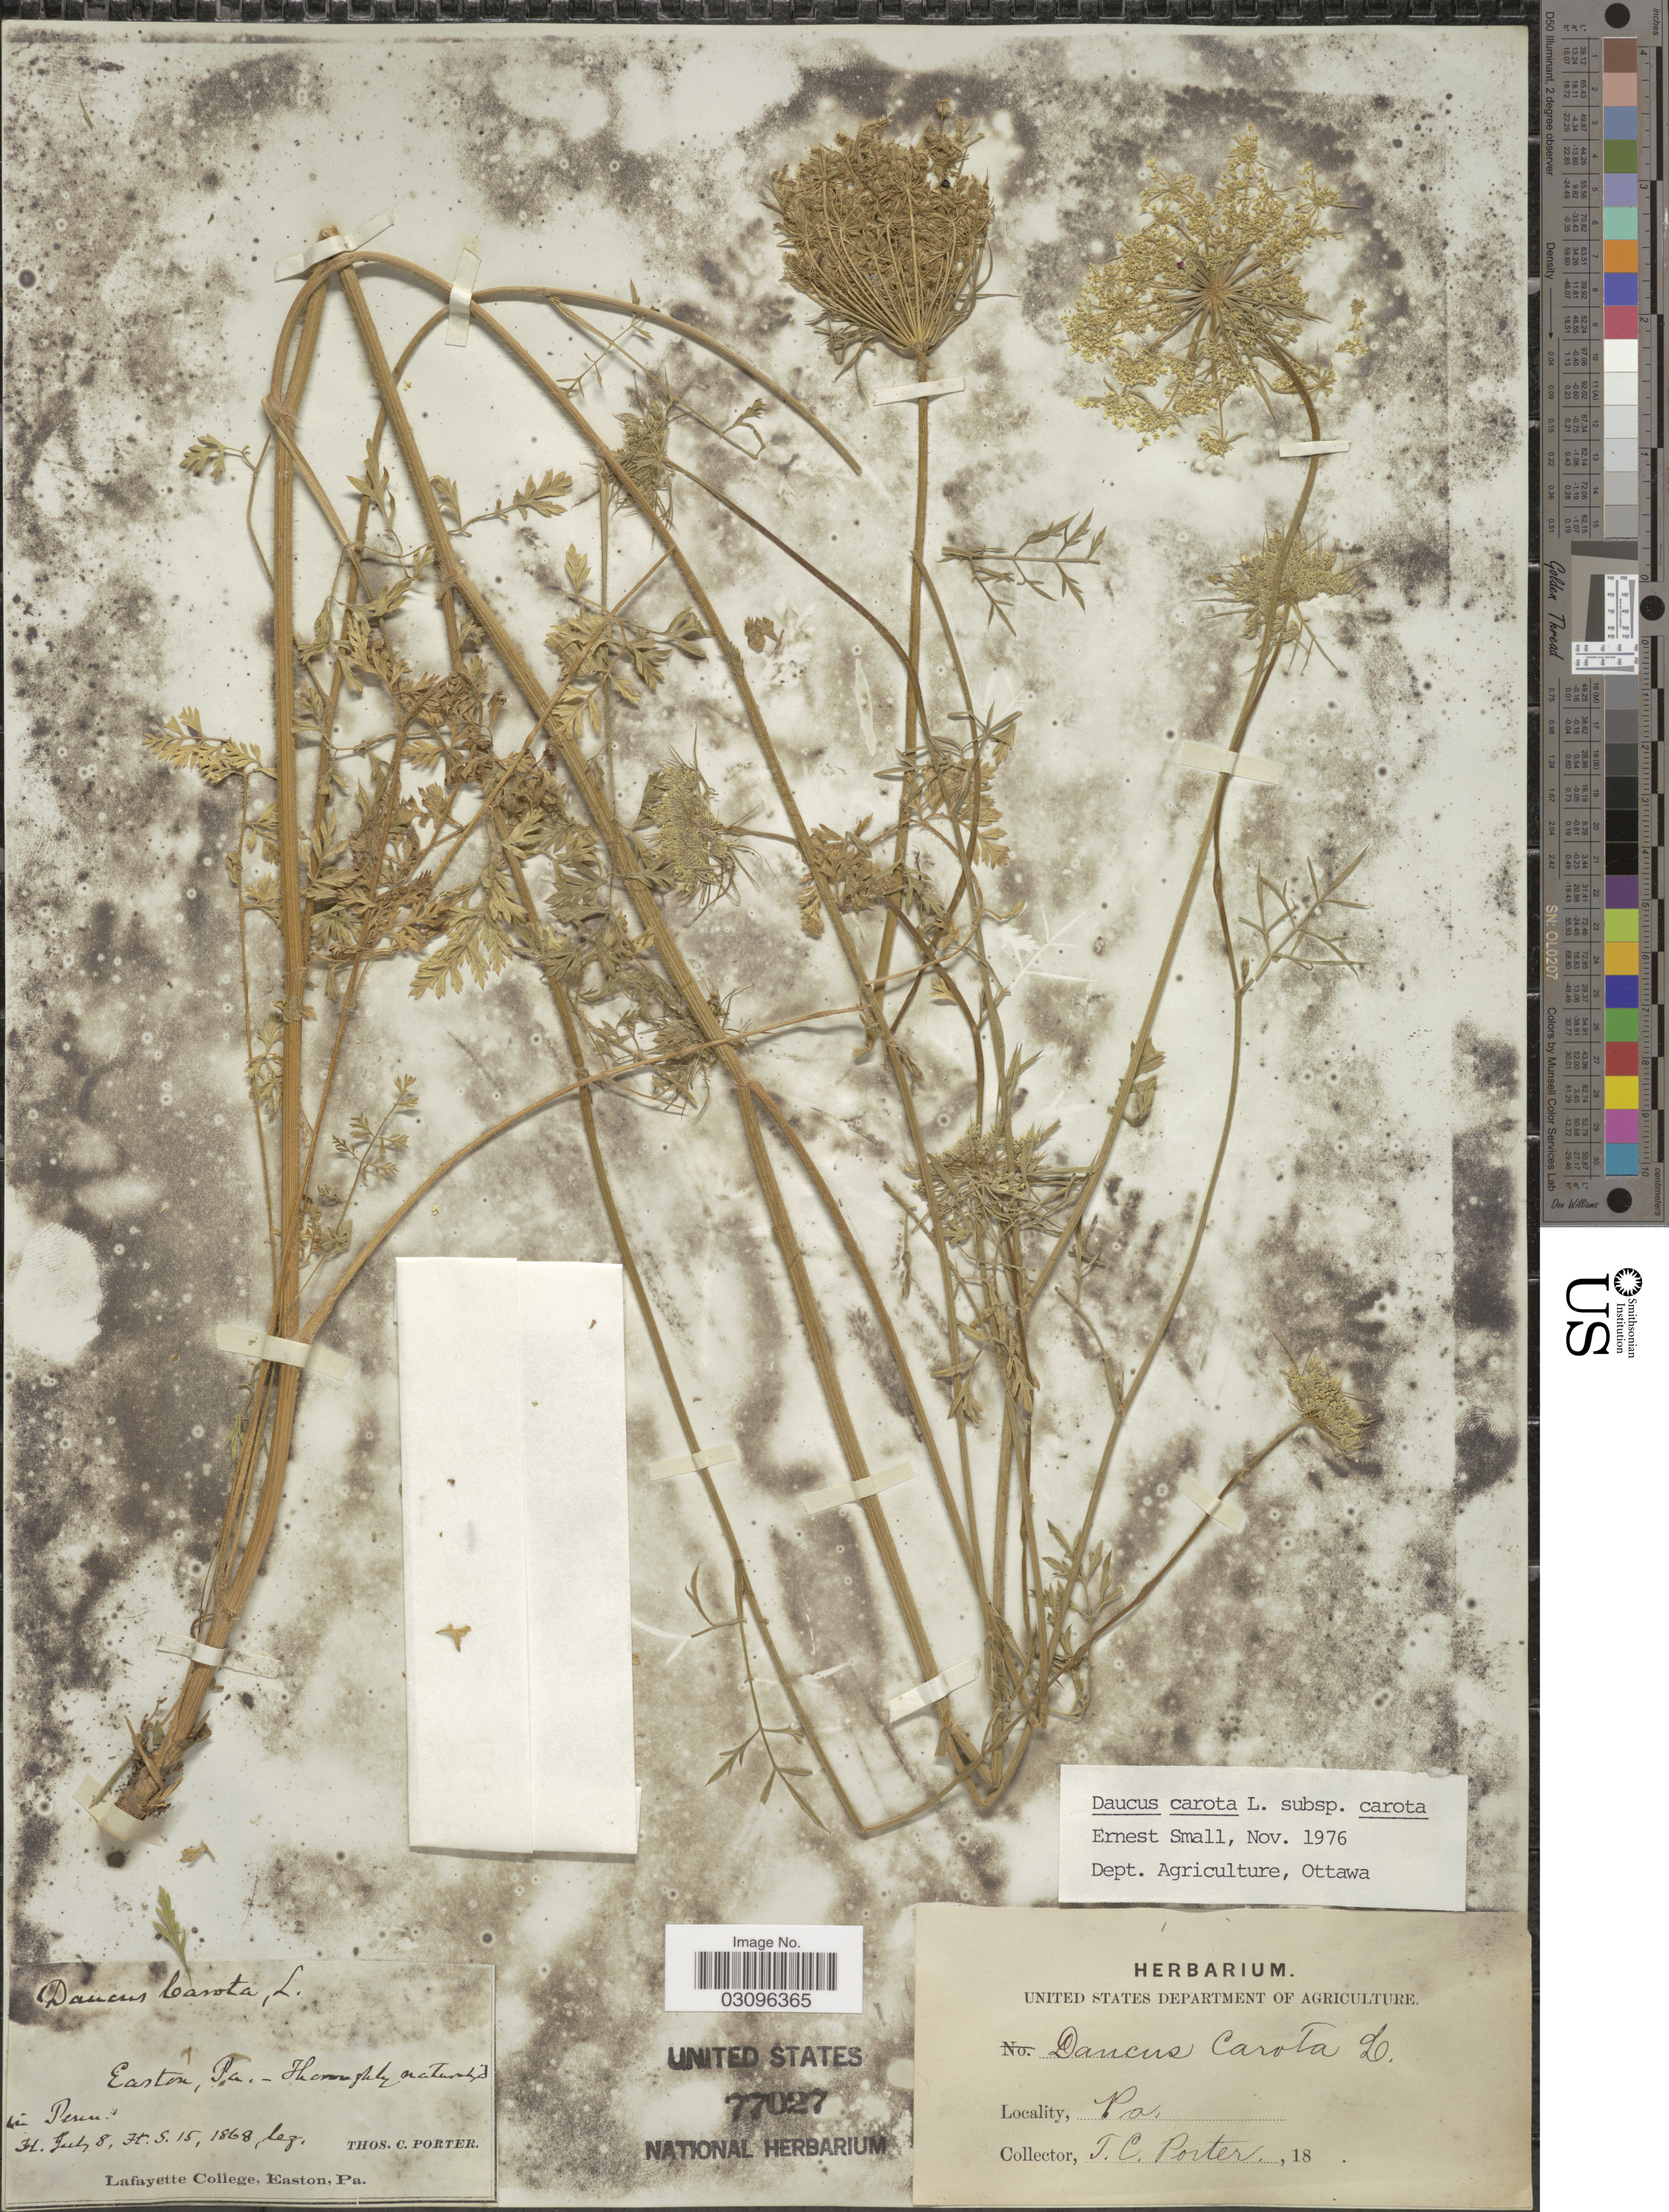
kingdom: Plantae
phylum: Tracheophyta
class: Magnoliopsida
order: Apiales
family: Apiaceae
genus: Daucus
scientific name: Daucus carota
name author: L.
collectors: T. Porter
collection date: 1868-07-08/1868-07-15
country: United States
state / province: Pennsylvania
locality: Easton, Pa.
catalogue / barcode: US 77027